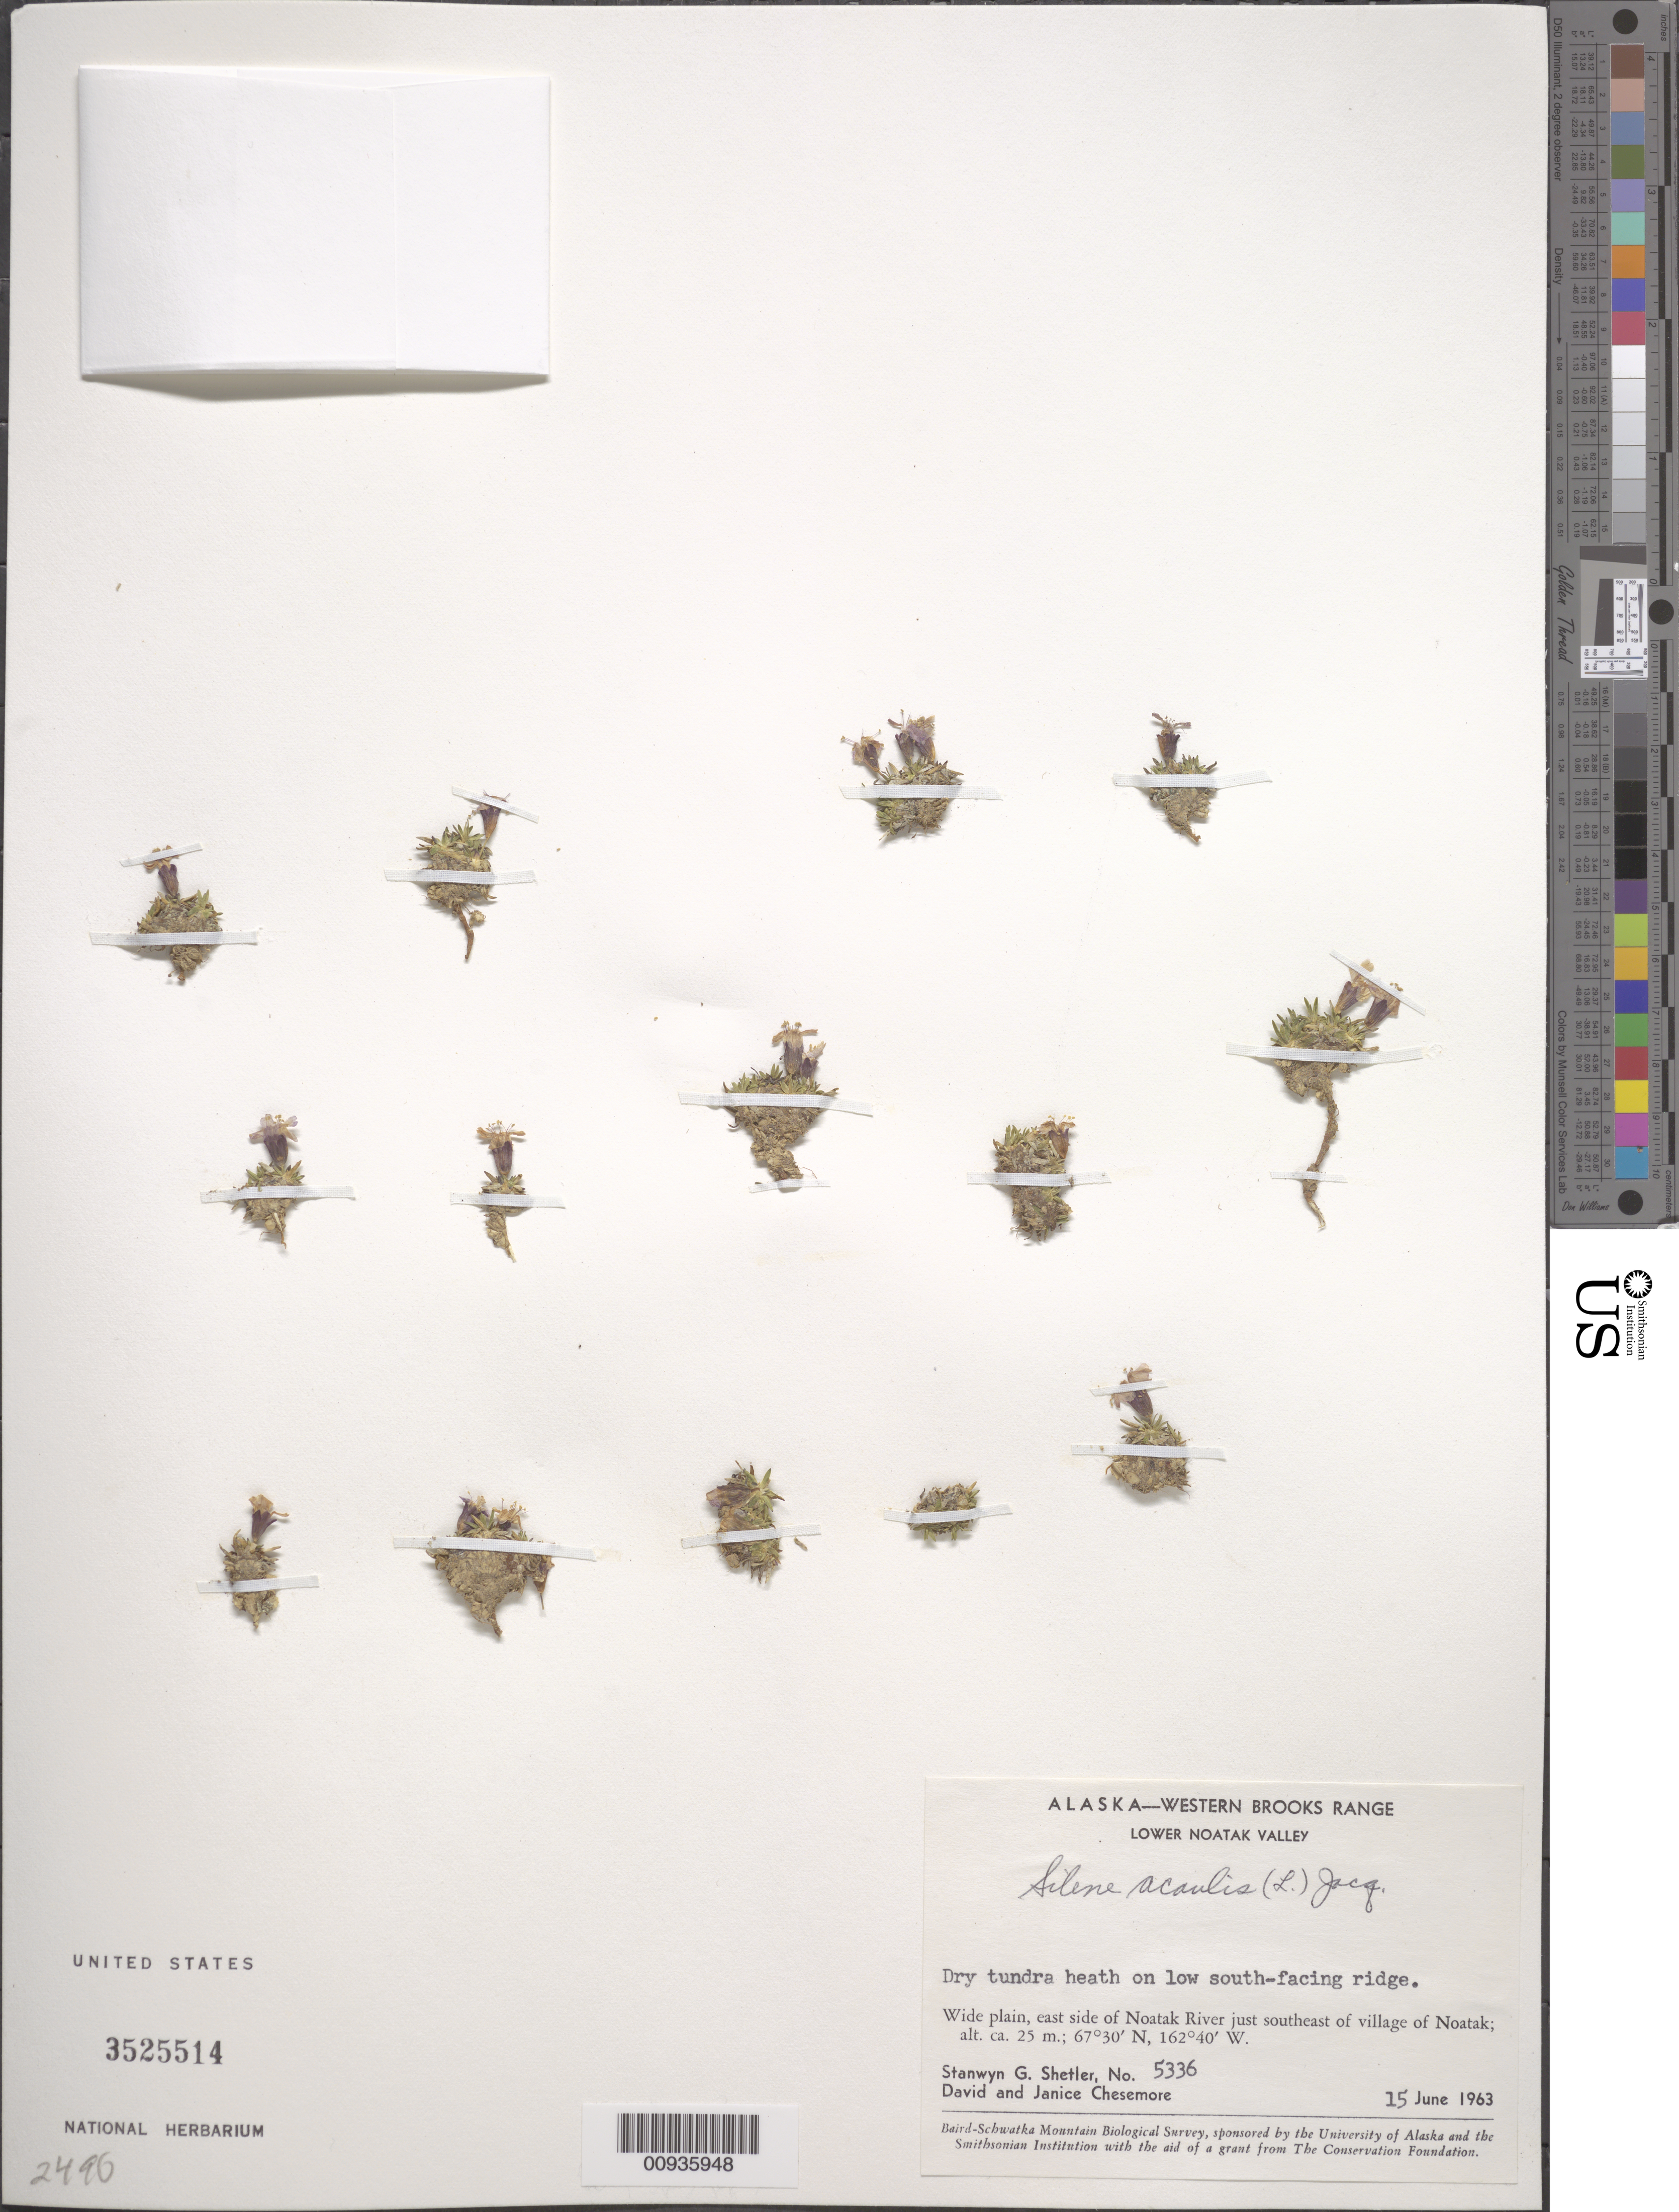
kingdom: Plantae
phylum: Tracheophyta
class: Magnoliopsida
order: Caryophyllales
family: Caryophyllaceae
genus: Silene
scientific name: Silene acaulis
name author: (L.) Jacq.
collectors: S. Shetler, D. Chesemore & J. Chesemore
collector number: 5336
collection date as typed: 15 Jun 1963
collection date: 1963-06-15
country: United States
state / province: Alaska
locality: East side of Noatak River just southeast of village of Noatak. Western Brooks Range, Lower Noatak Valley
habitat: Wide plain. Dry tundra heath on low south-facing ridge.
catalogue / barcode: US 3525514